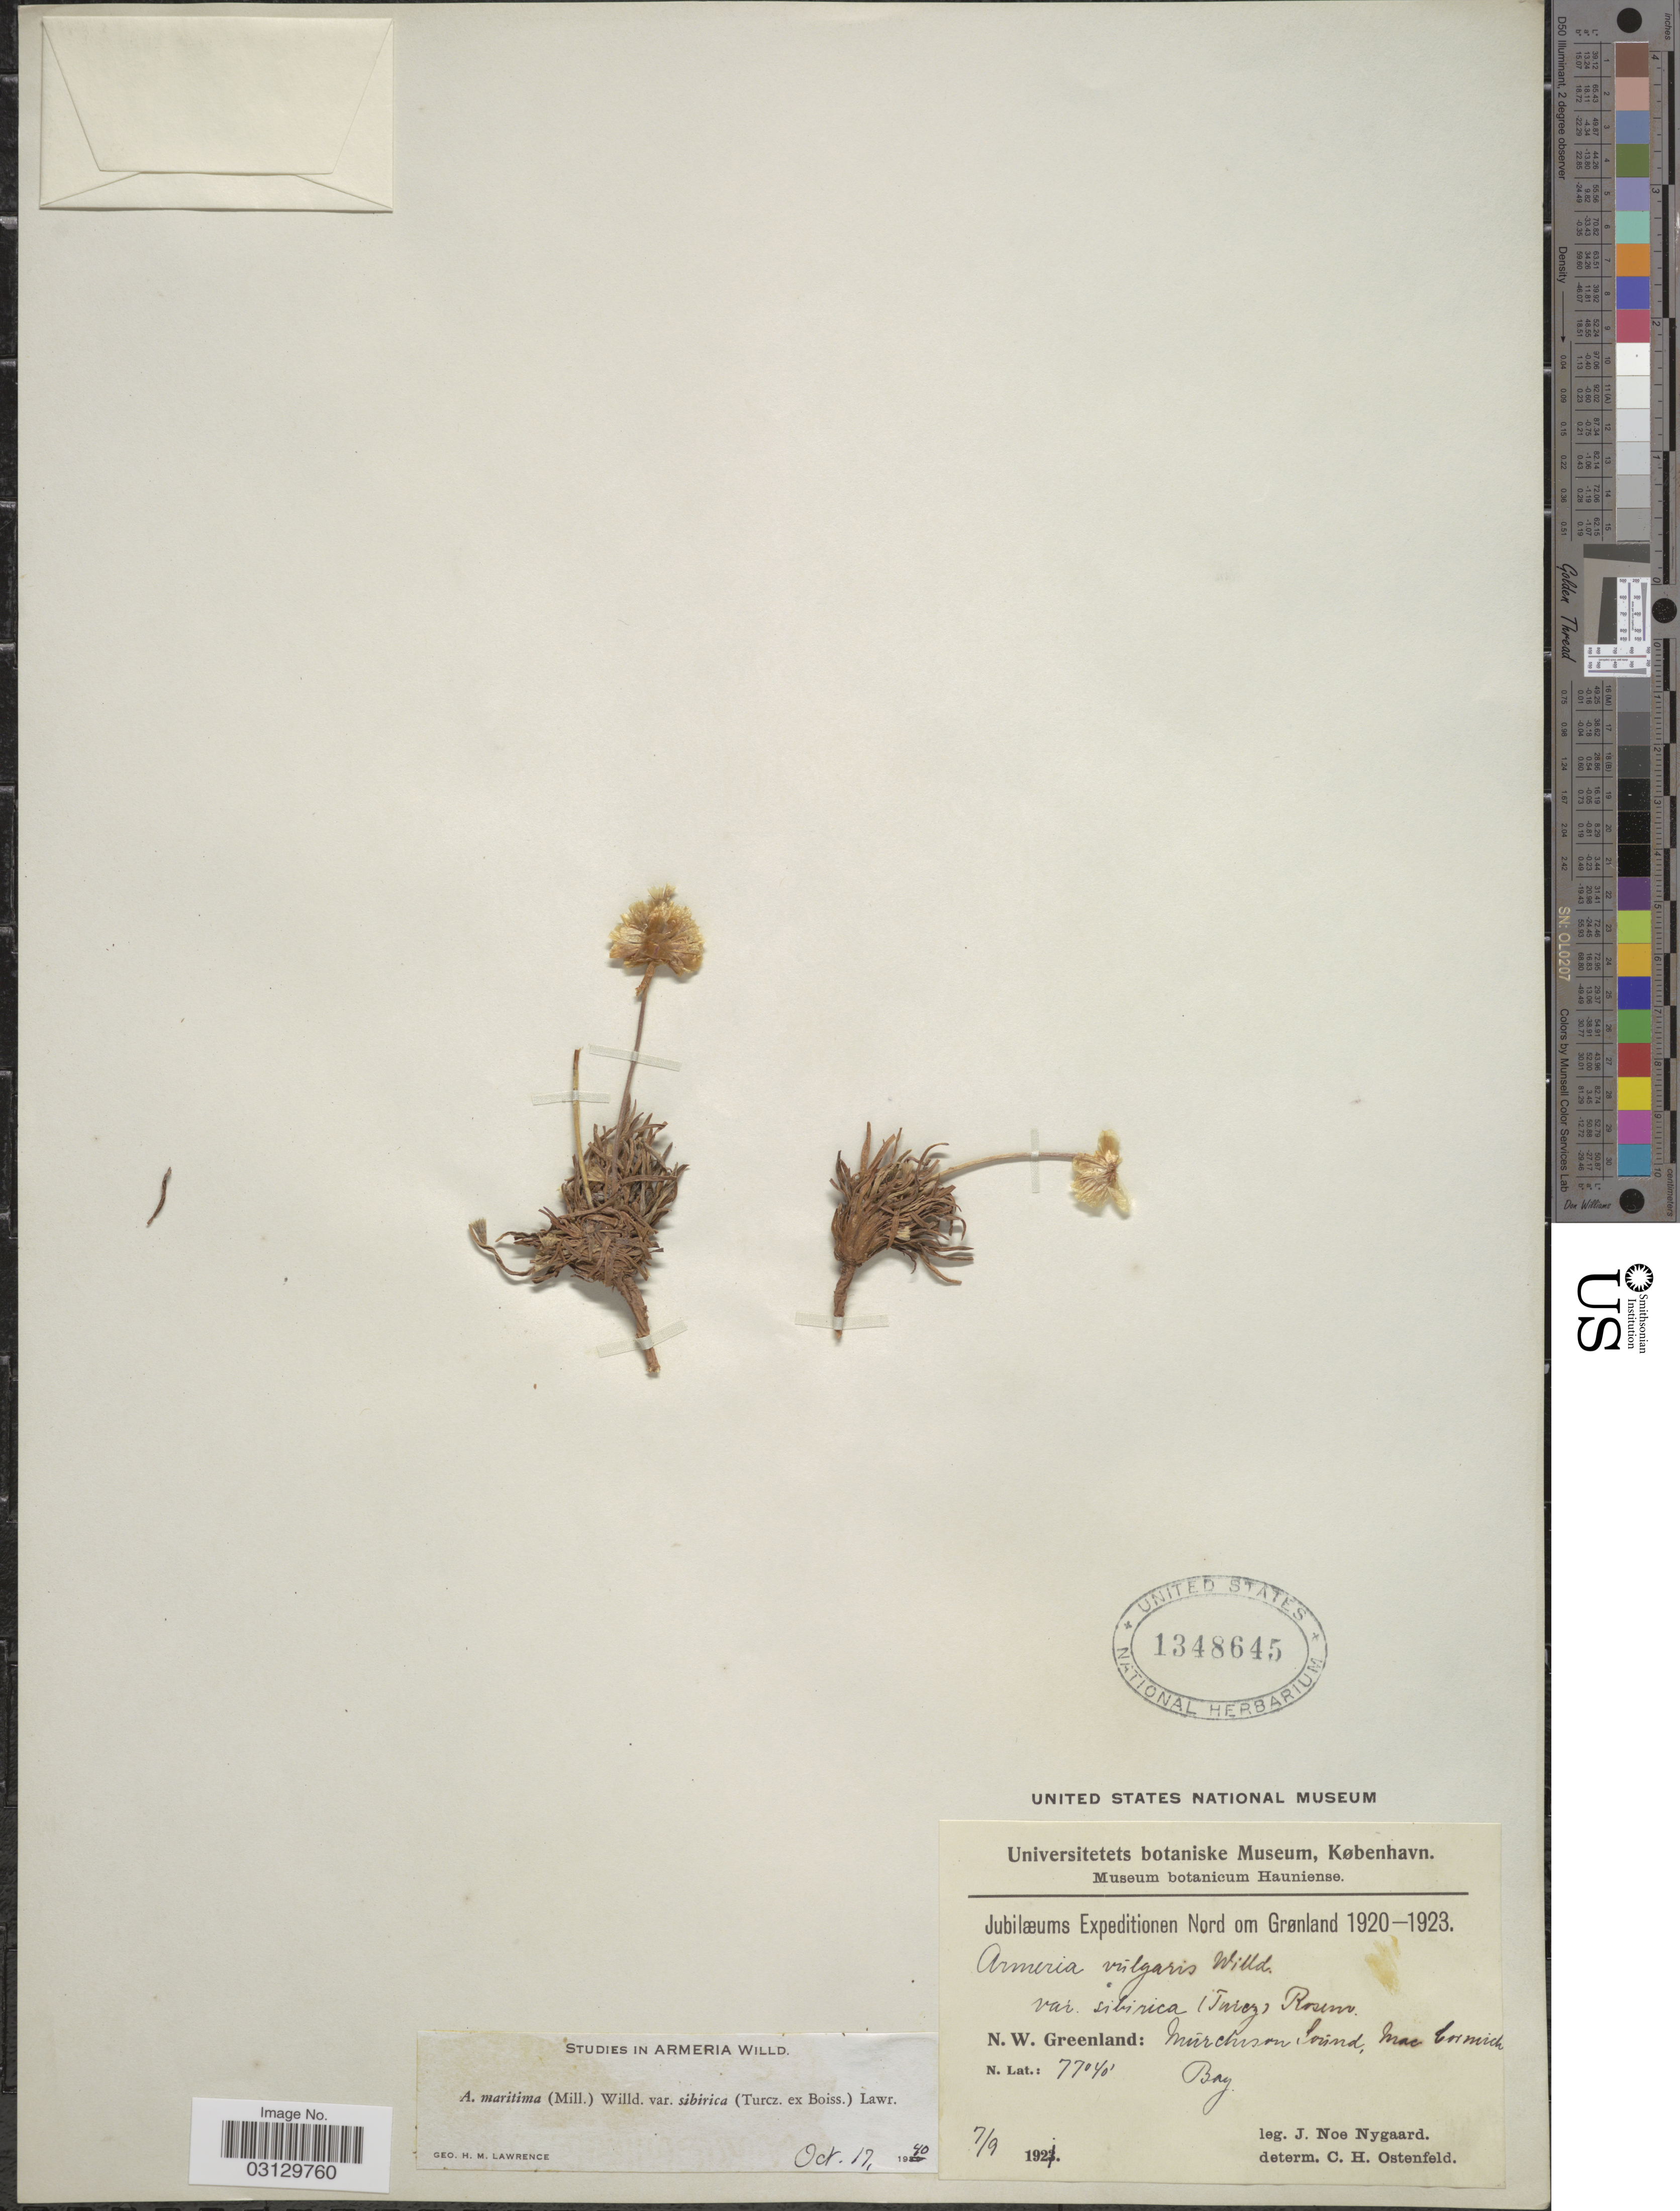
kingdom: Plantae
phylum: Tracheophyta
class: Magnoliopsida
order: Caryophyllales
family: Plumbaginaceae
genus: Armeria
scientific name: Armeria maritima subsp. sibirica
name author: (Turcz. ex Boiss.) Nyman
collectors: J. Nygaard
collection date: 1921-09-07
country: Greenland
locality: N. W. Greenland: Múrchison Soúnd, Mac Cormick Bay.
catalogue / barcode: US 1348645